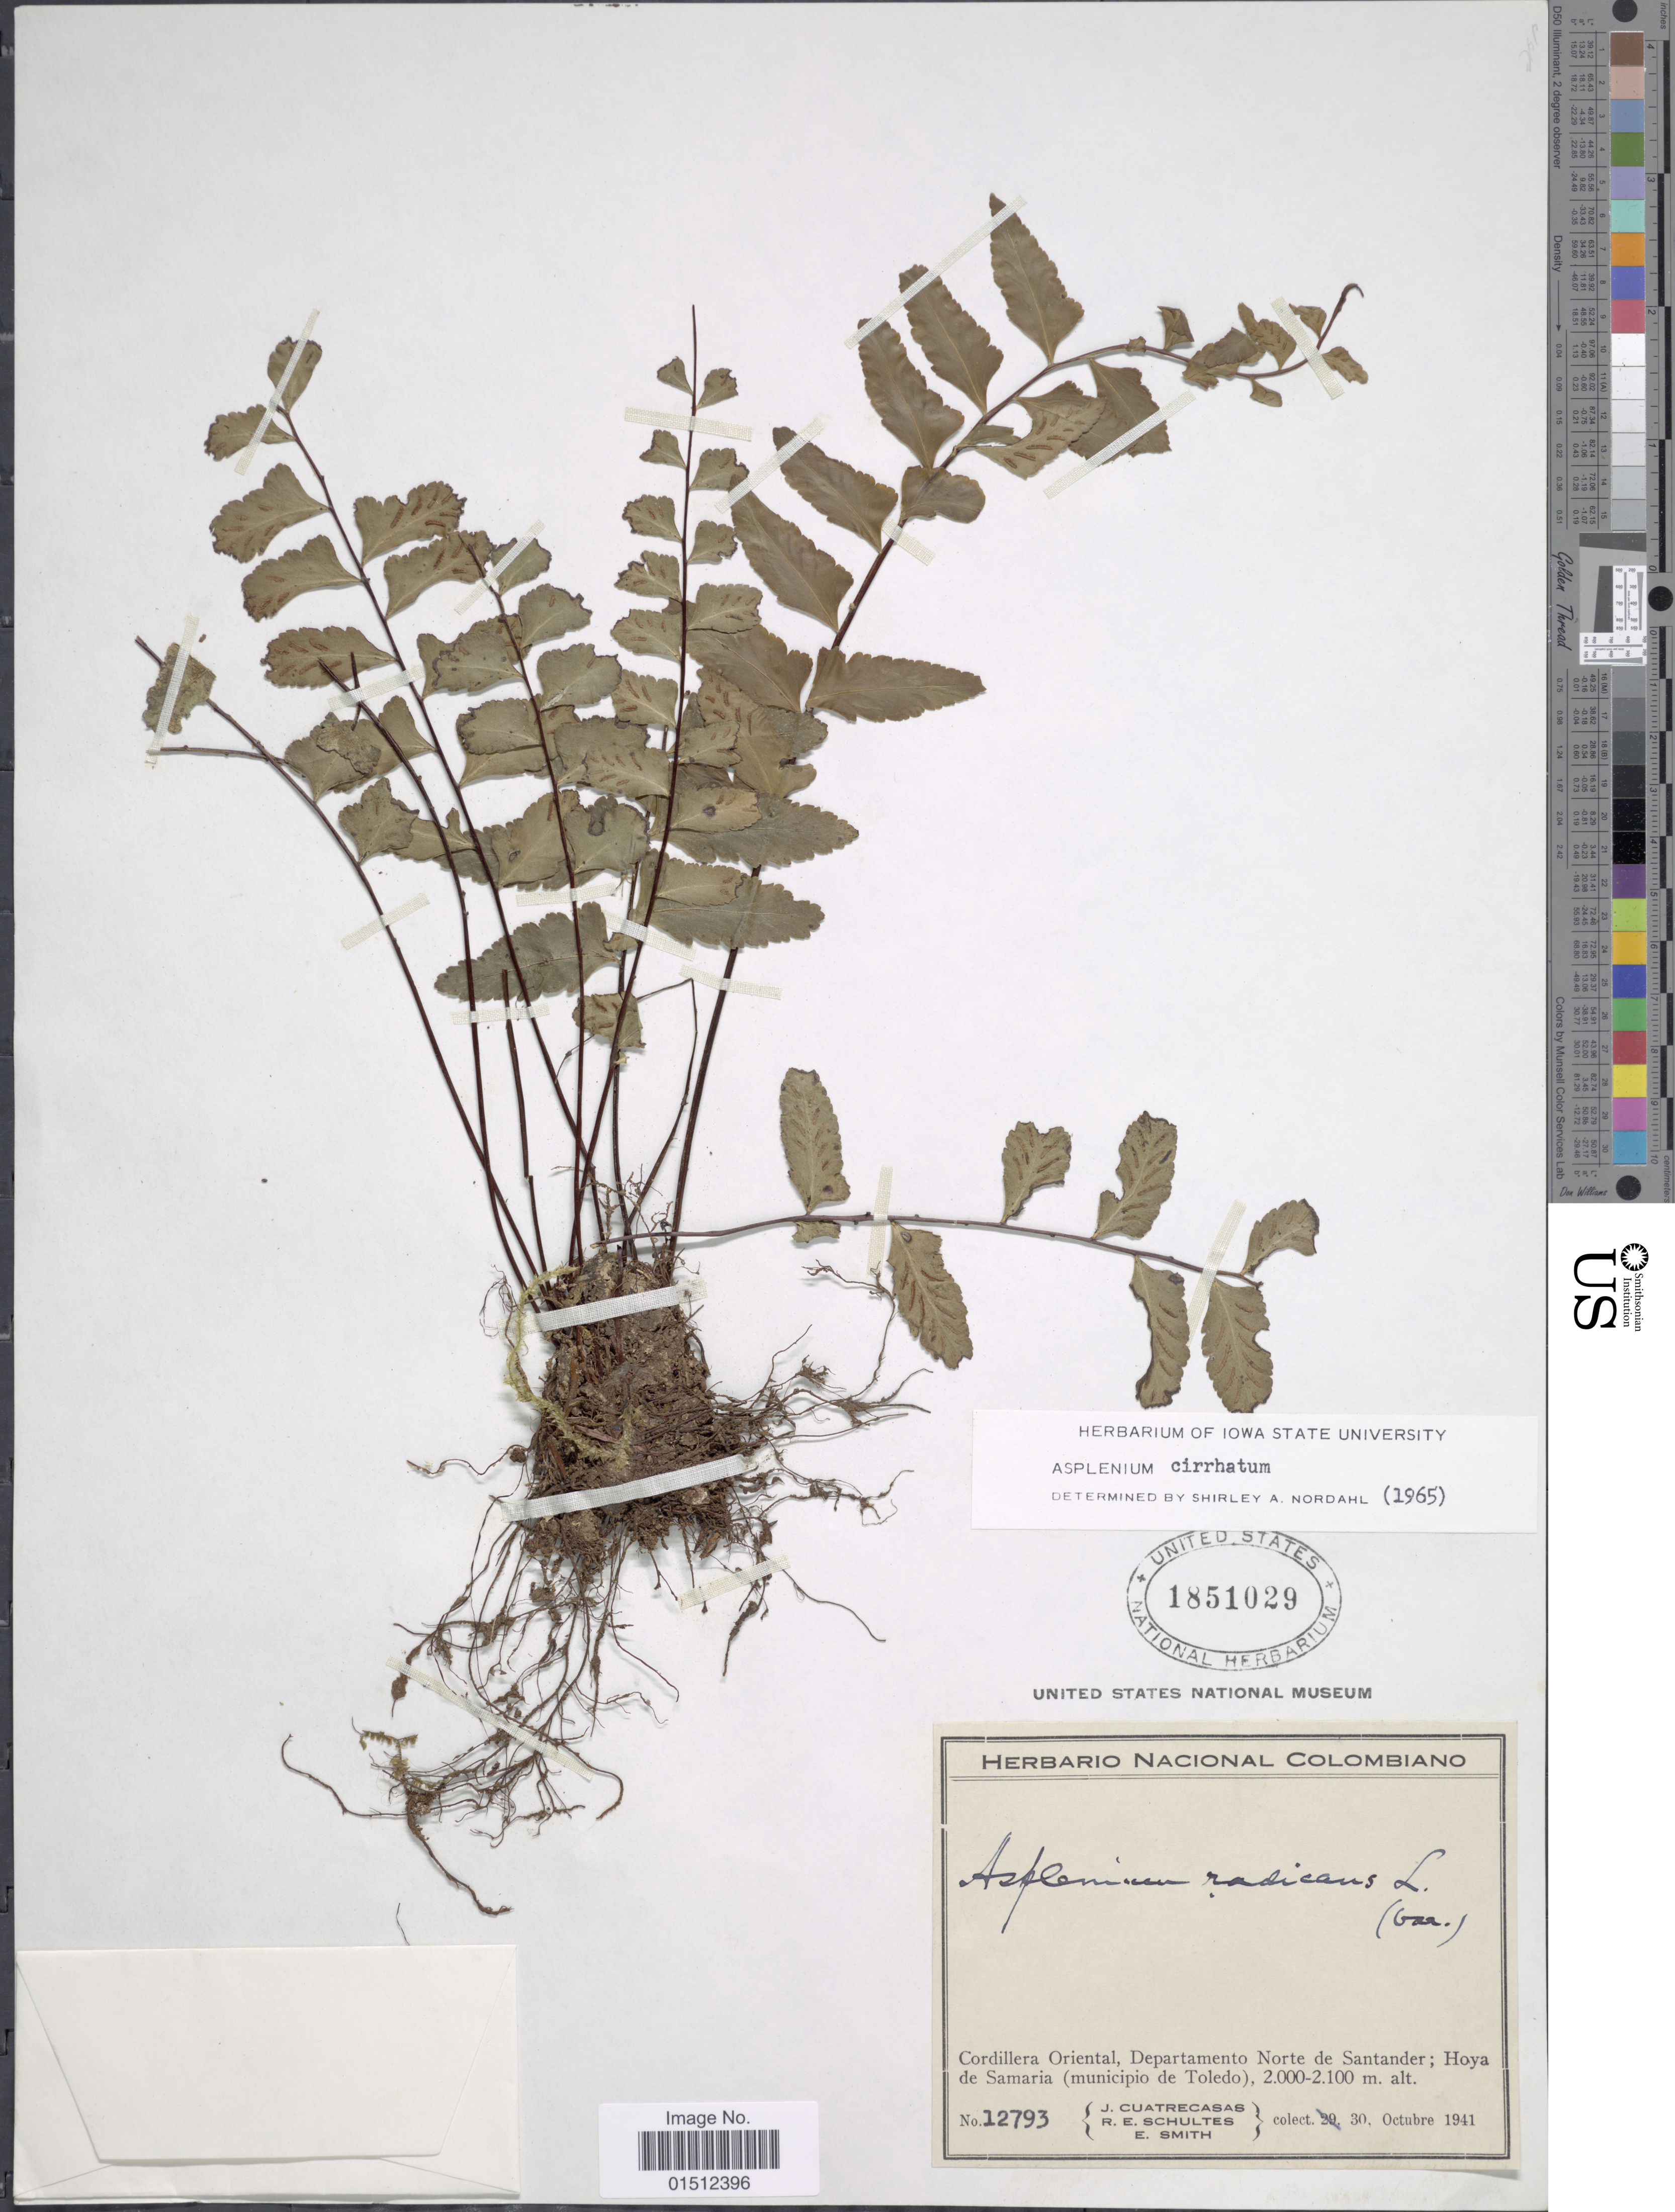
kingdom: Plantae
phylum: Tracheophyta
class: Polypodiopsida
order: Polypodiales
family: Aspleniaceae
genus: Asplenium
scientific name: Asplenium radicans var. cirrhatum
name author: (Rich. ex Willd.) Rosenst.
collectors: J. Cuatrecasas, R. E. Schultes & C. E. Smith Jr.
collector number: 12793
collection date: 1941-10-30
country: Colombia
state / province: Norte de Santander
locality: Cordillera Oriental. Departamento Norte de Santander; Hoya de Samaria (municipio de Toledo).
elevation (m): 2000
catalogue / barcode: US 1851029